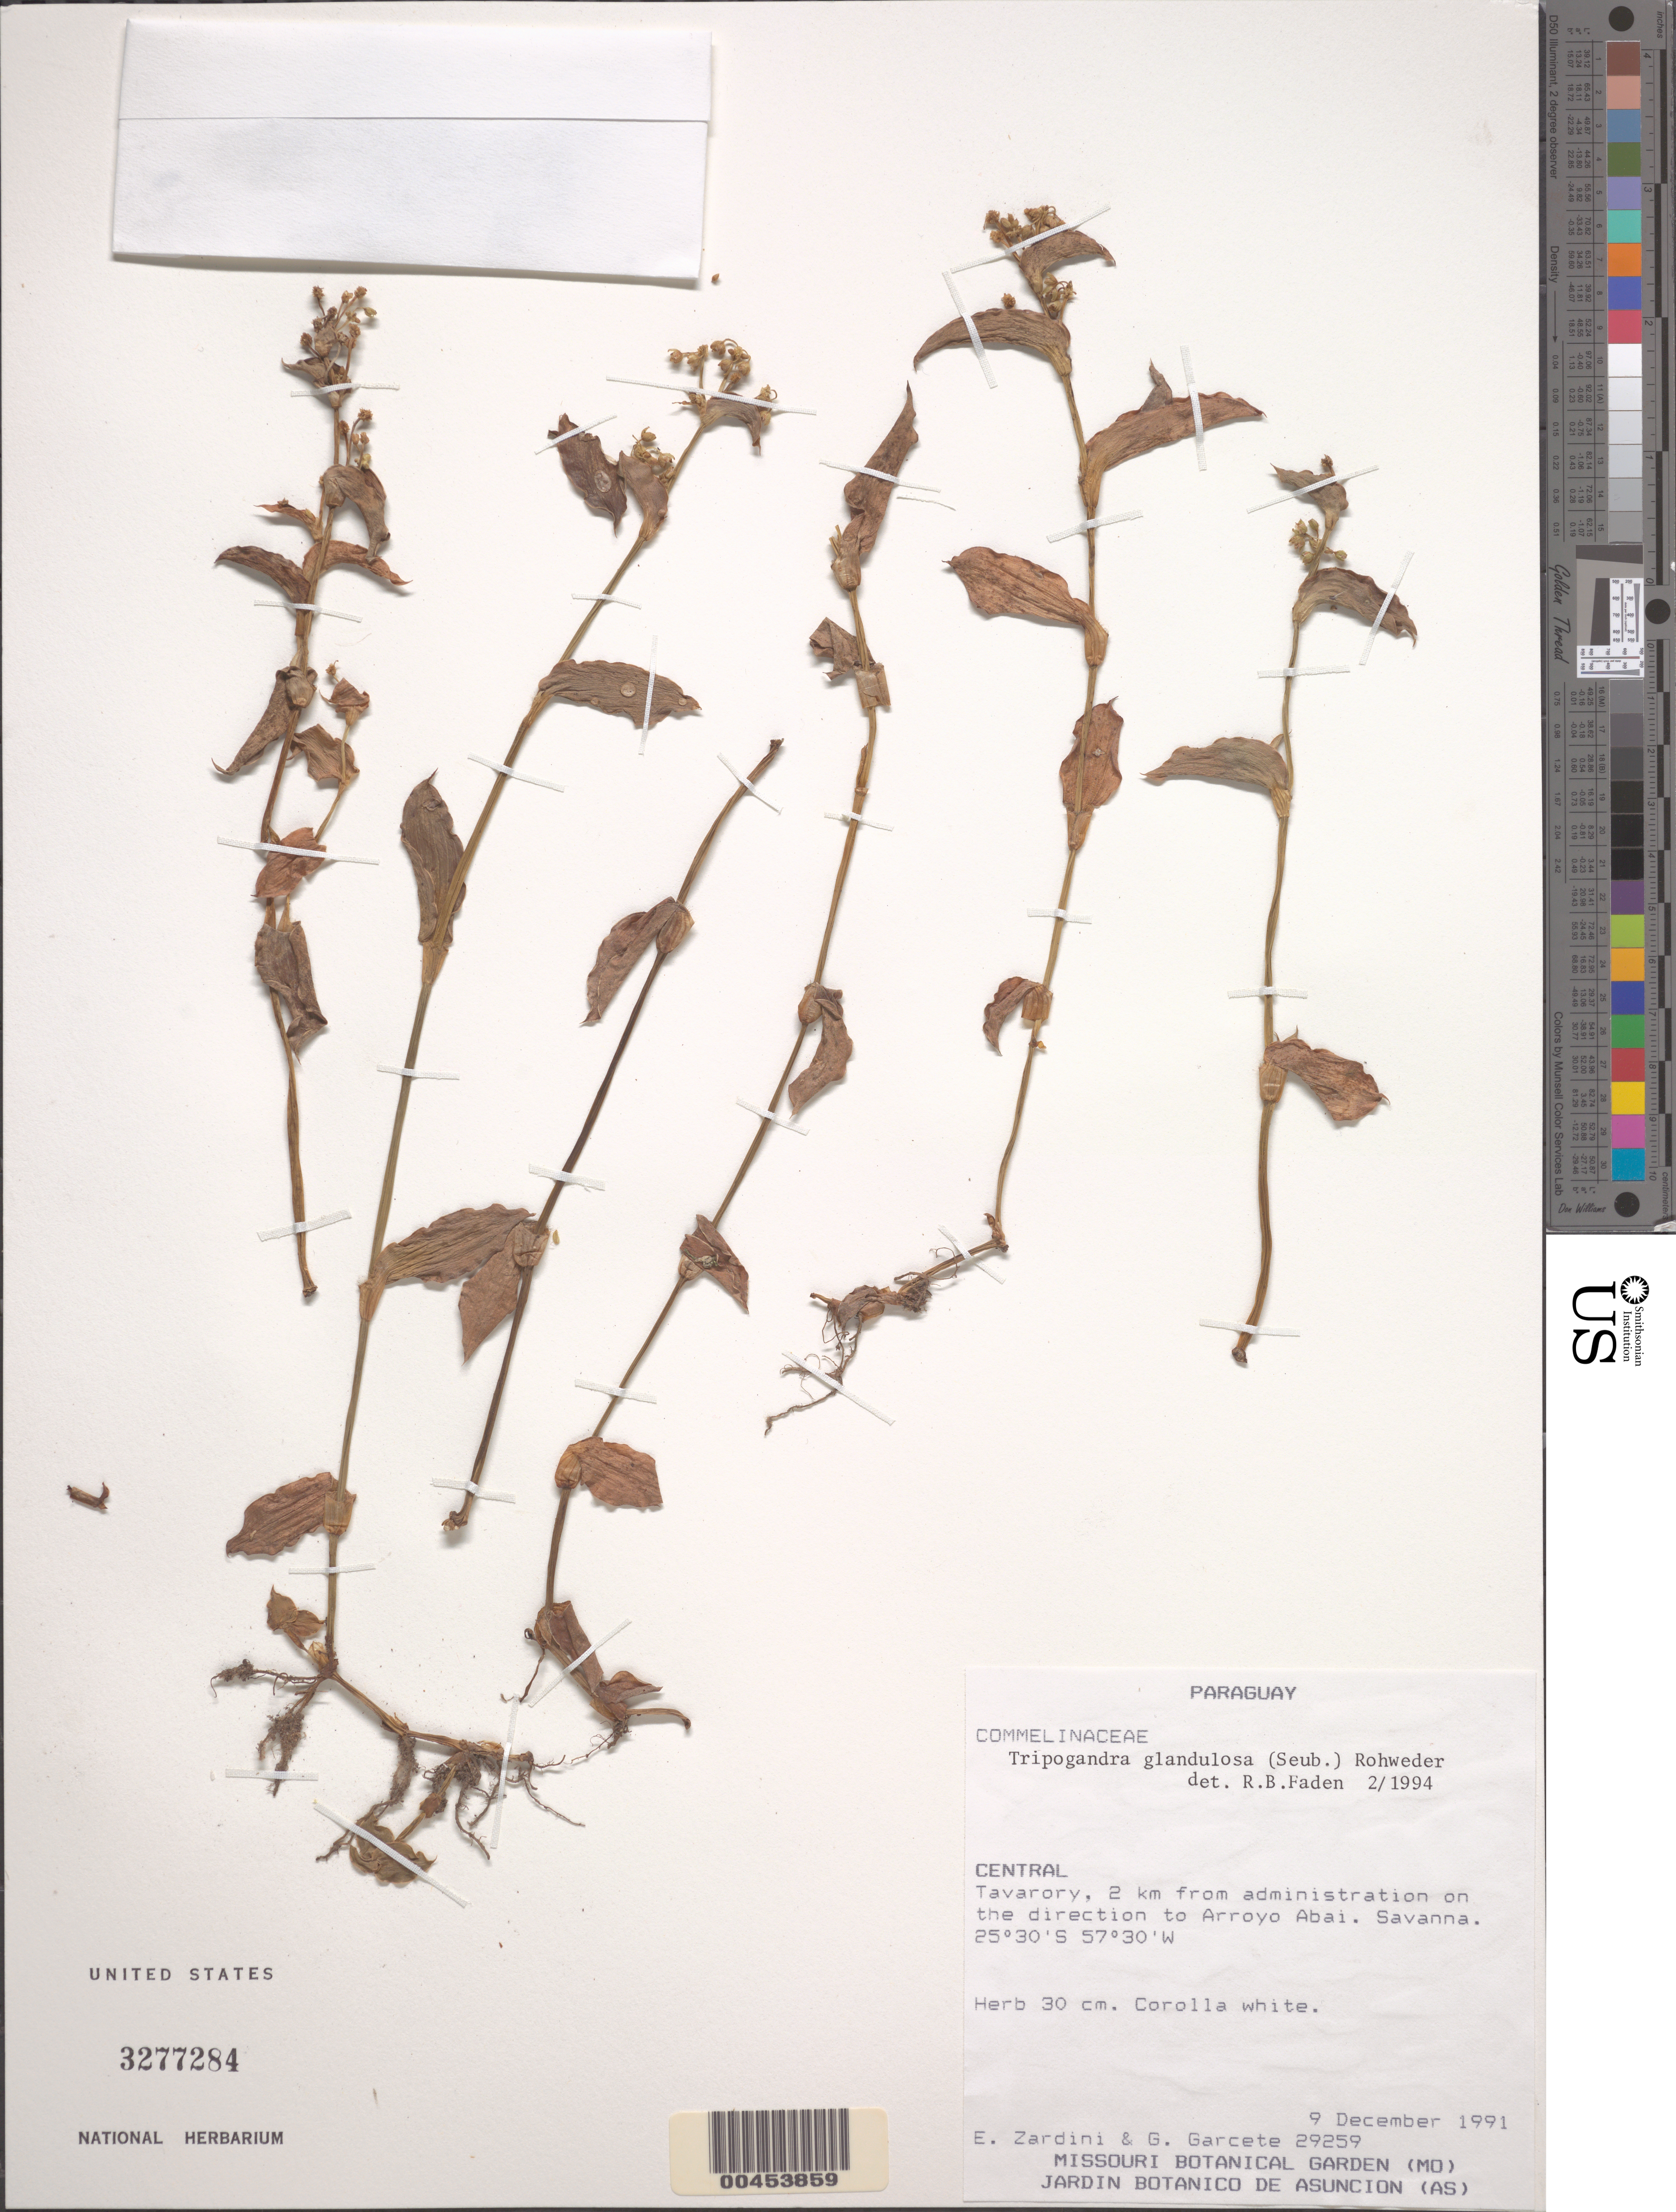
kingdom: Plantae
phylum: Tracheophyta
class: Liliopsida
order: Commelinales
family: Commelinaceae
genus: Tripogandra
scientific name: Tripogandra glandulosa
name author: (Seub.) Rohweder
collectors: E. M. Zardini & G. Garcete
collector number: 29259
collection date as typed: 09 Dec 1991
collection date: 1991-12-09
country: Paraguay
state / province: Central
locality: Tavarory, arroy abai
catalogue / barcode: US 3277284